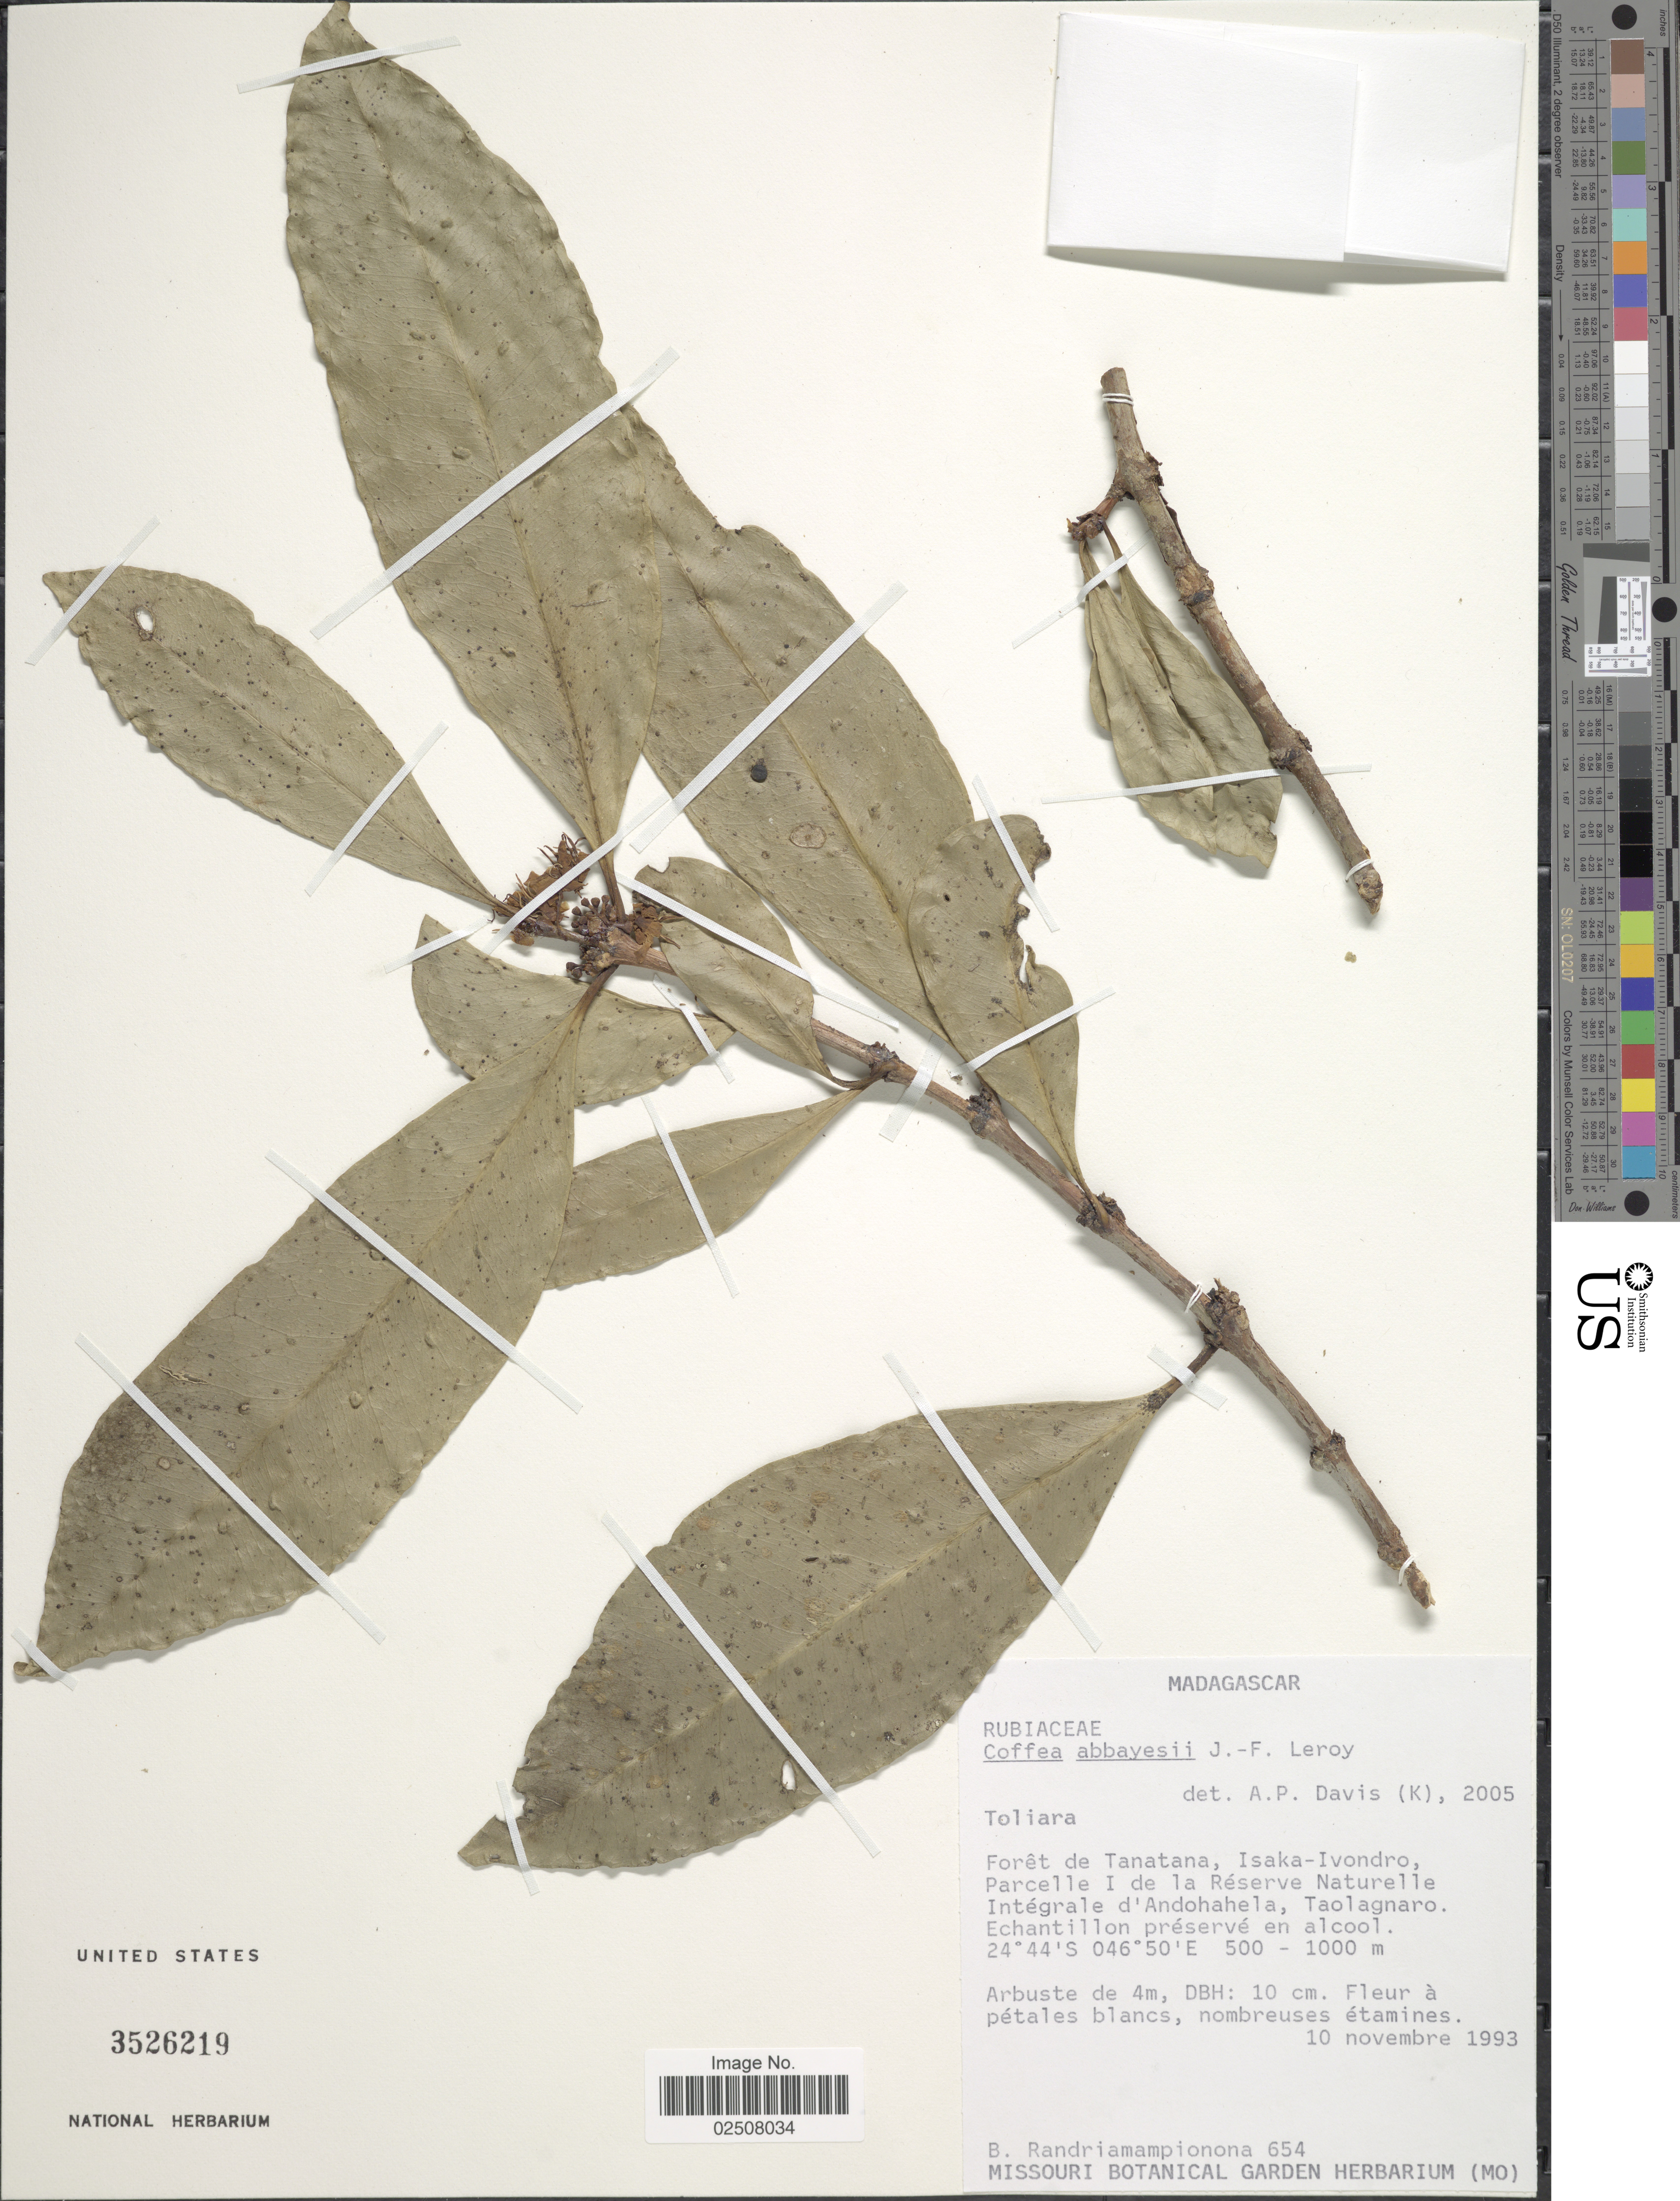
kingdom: Plantae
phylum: Tracheophyta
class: Magnoliopsida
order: Gentianales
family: Rubiaceae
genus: Coffea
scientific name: Coffea abbayesii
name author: J.-F. Leroy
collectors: B. Randriamampionona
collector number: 654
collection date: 1993-11-10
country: Madagascar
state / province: Anosy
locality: Forêt de Tanatana, Isaka-Ivondro, Parcelle I de la Réserve Naturelle Intégrale d'Andohahela, Taolagnaro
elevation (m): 500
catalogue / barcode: US 3526219